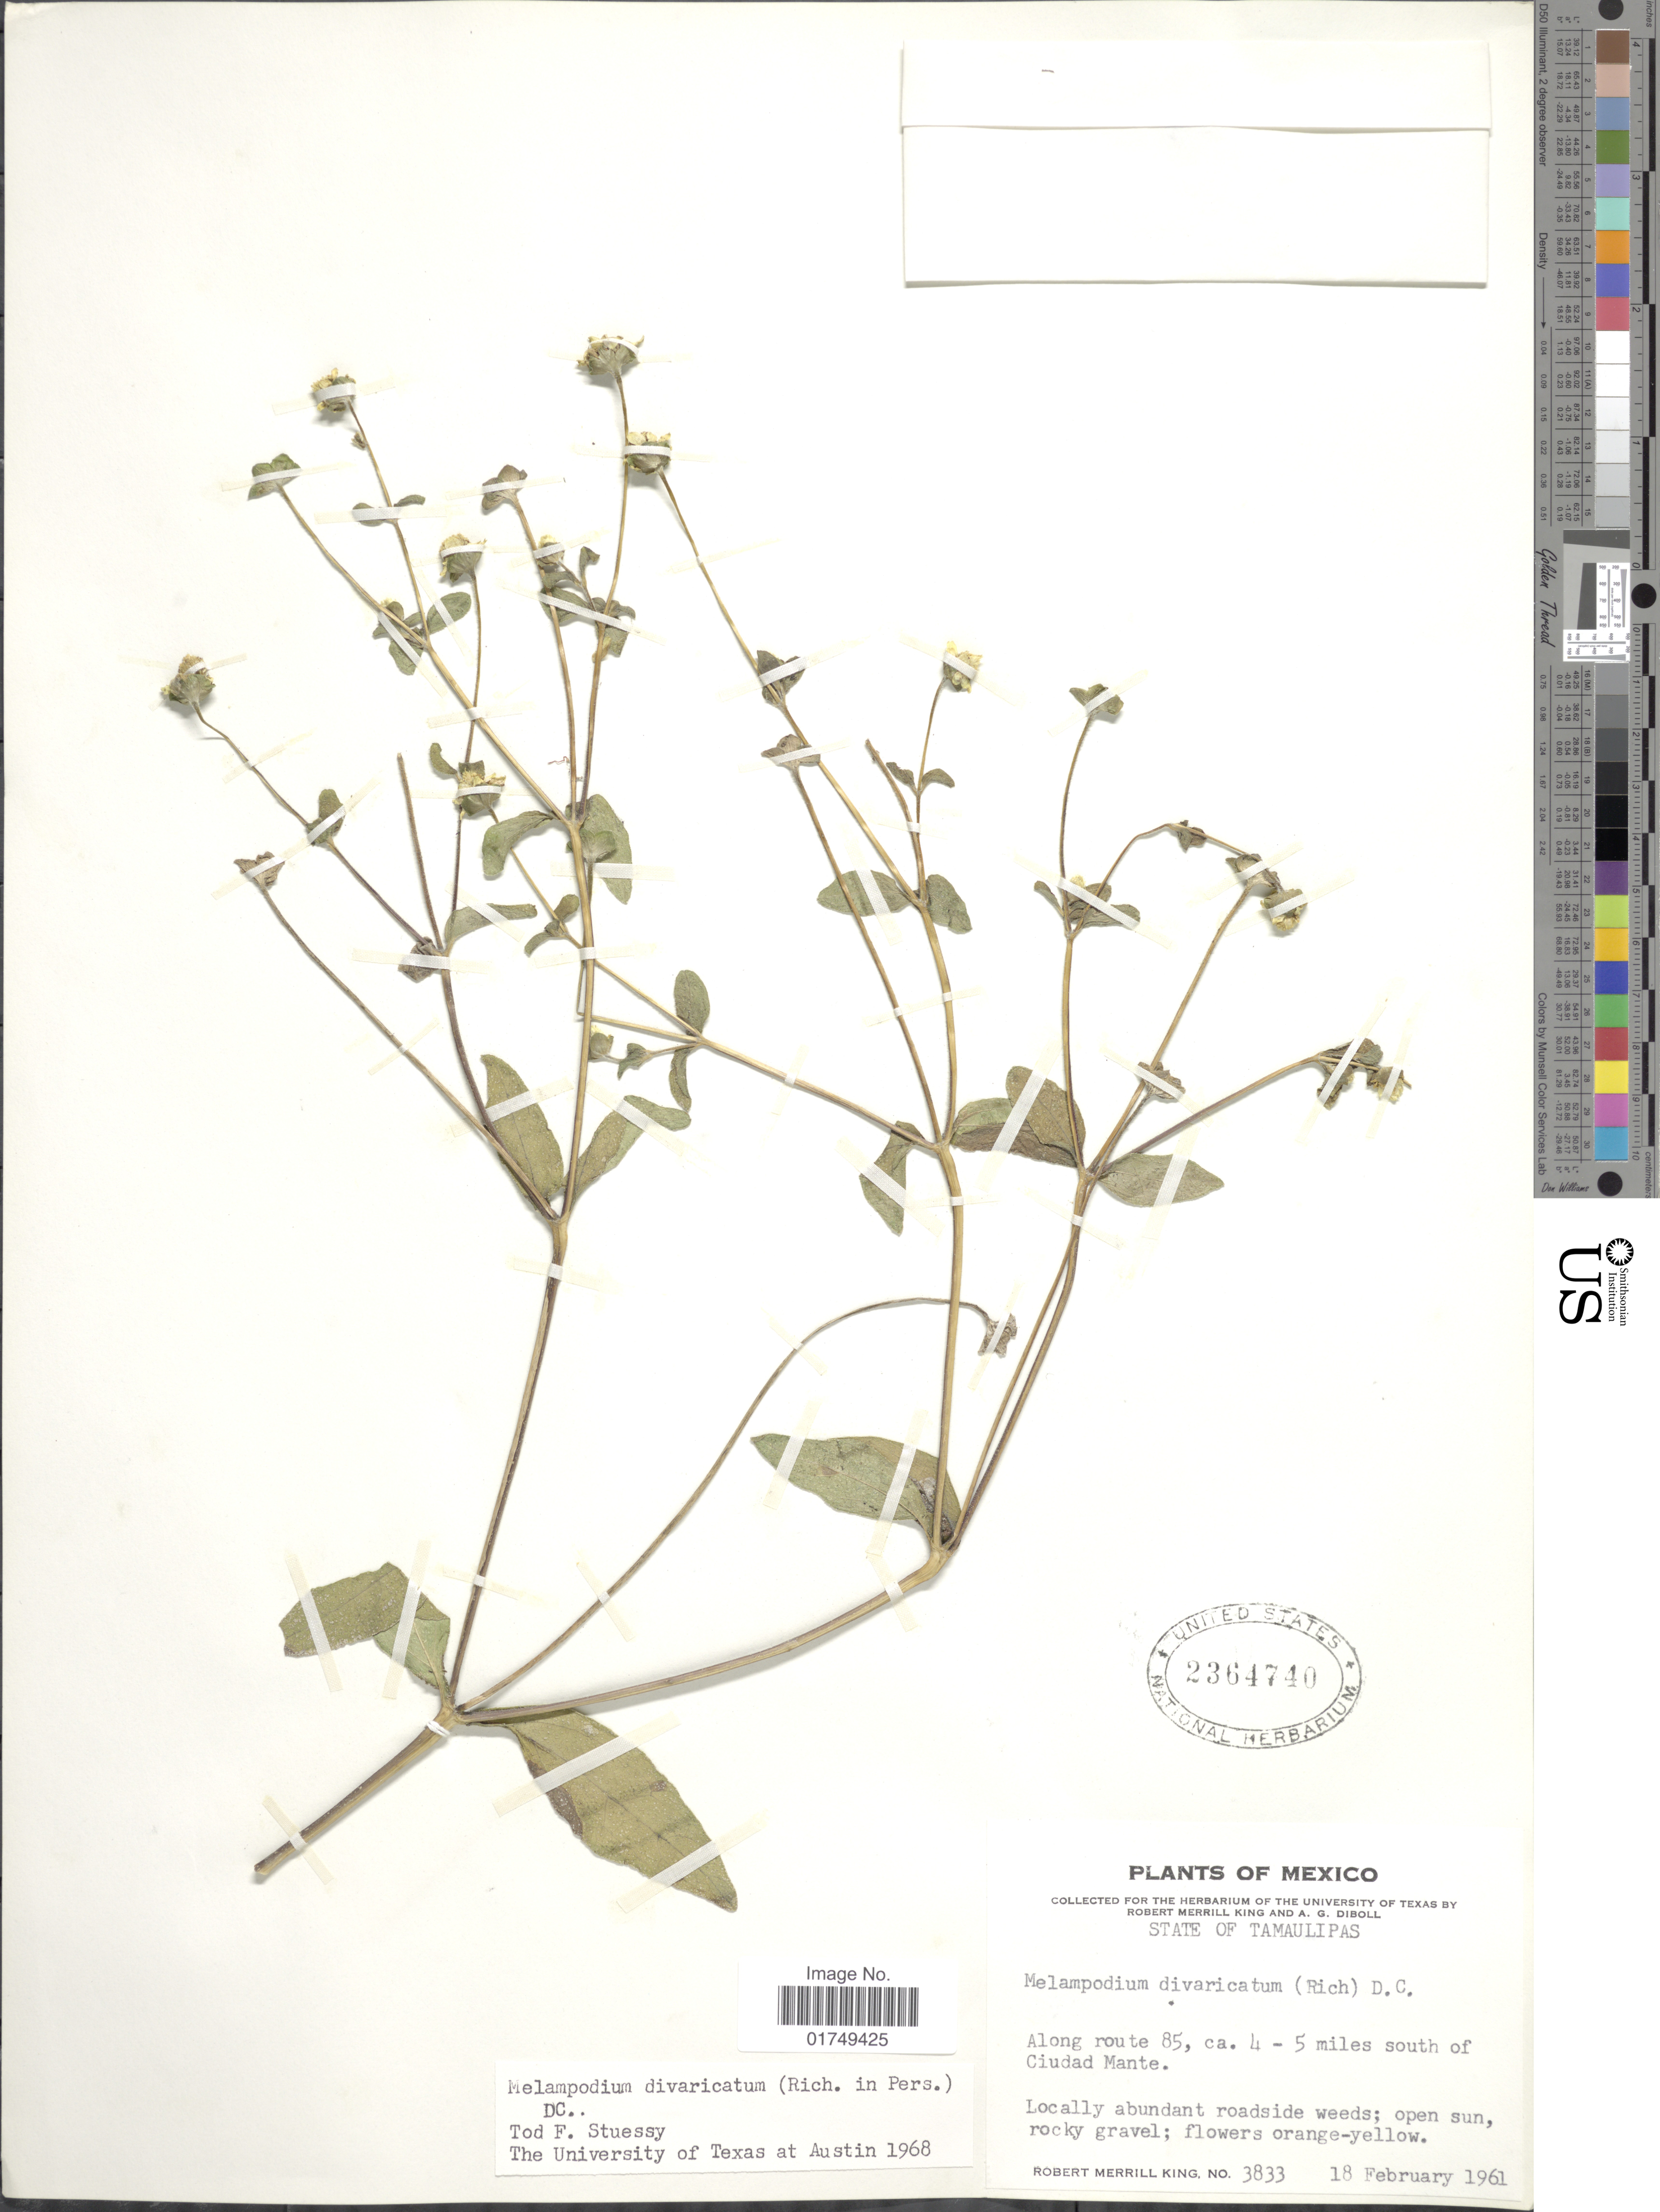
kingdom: Plantae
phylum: Tracheophyta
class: Magnoliopsida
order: Asterales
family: Asteraceae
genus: Melampodium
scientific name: Melampodium divaricatum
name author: (Rich.) DC.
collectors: R. M. King & A. Diboll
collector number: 3833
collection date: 1961-02-18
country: Mexico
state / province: Tamaulipas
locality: Along route 85, ca 4-5 miles south of Ciudad Mante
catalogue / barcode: US 2364740